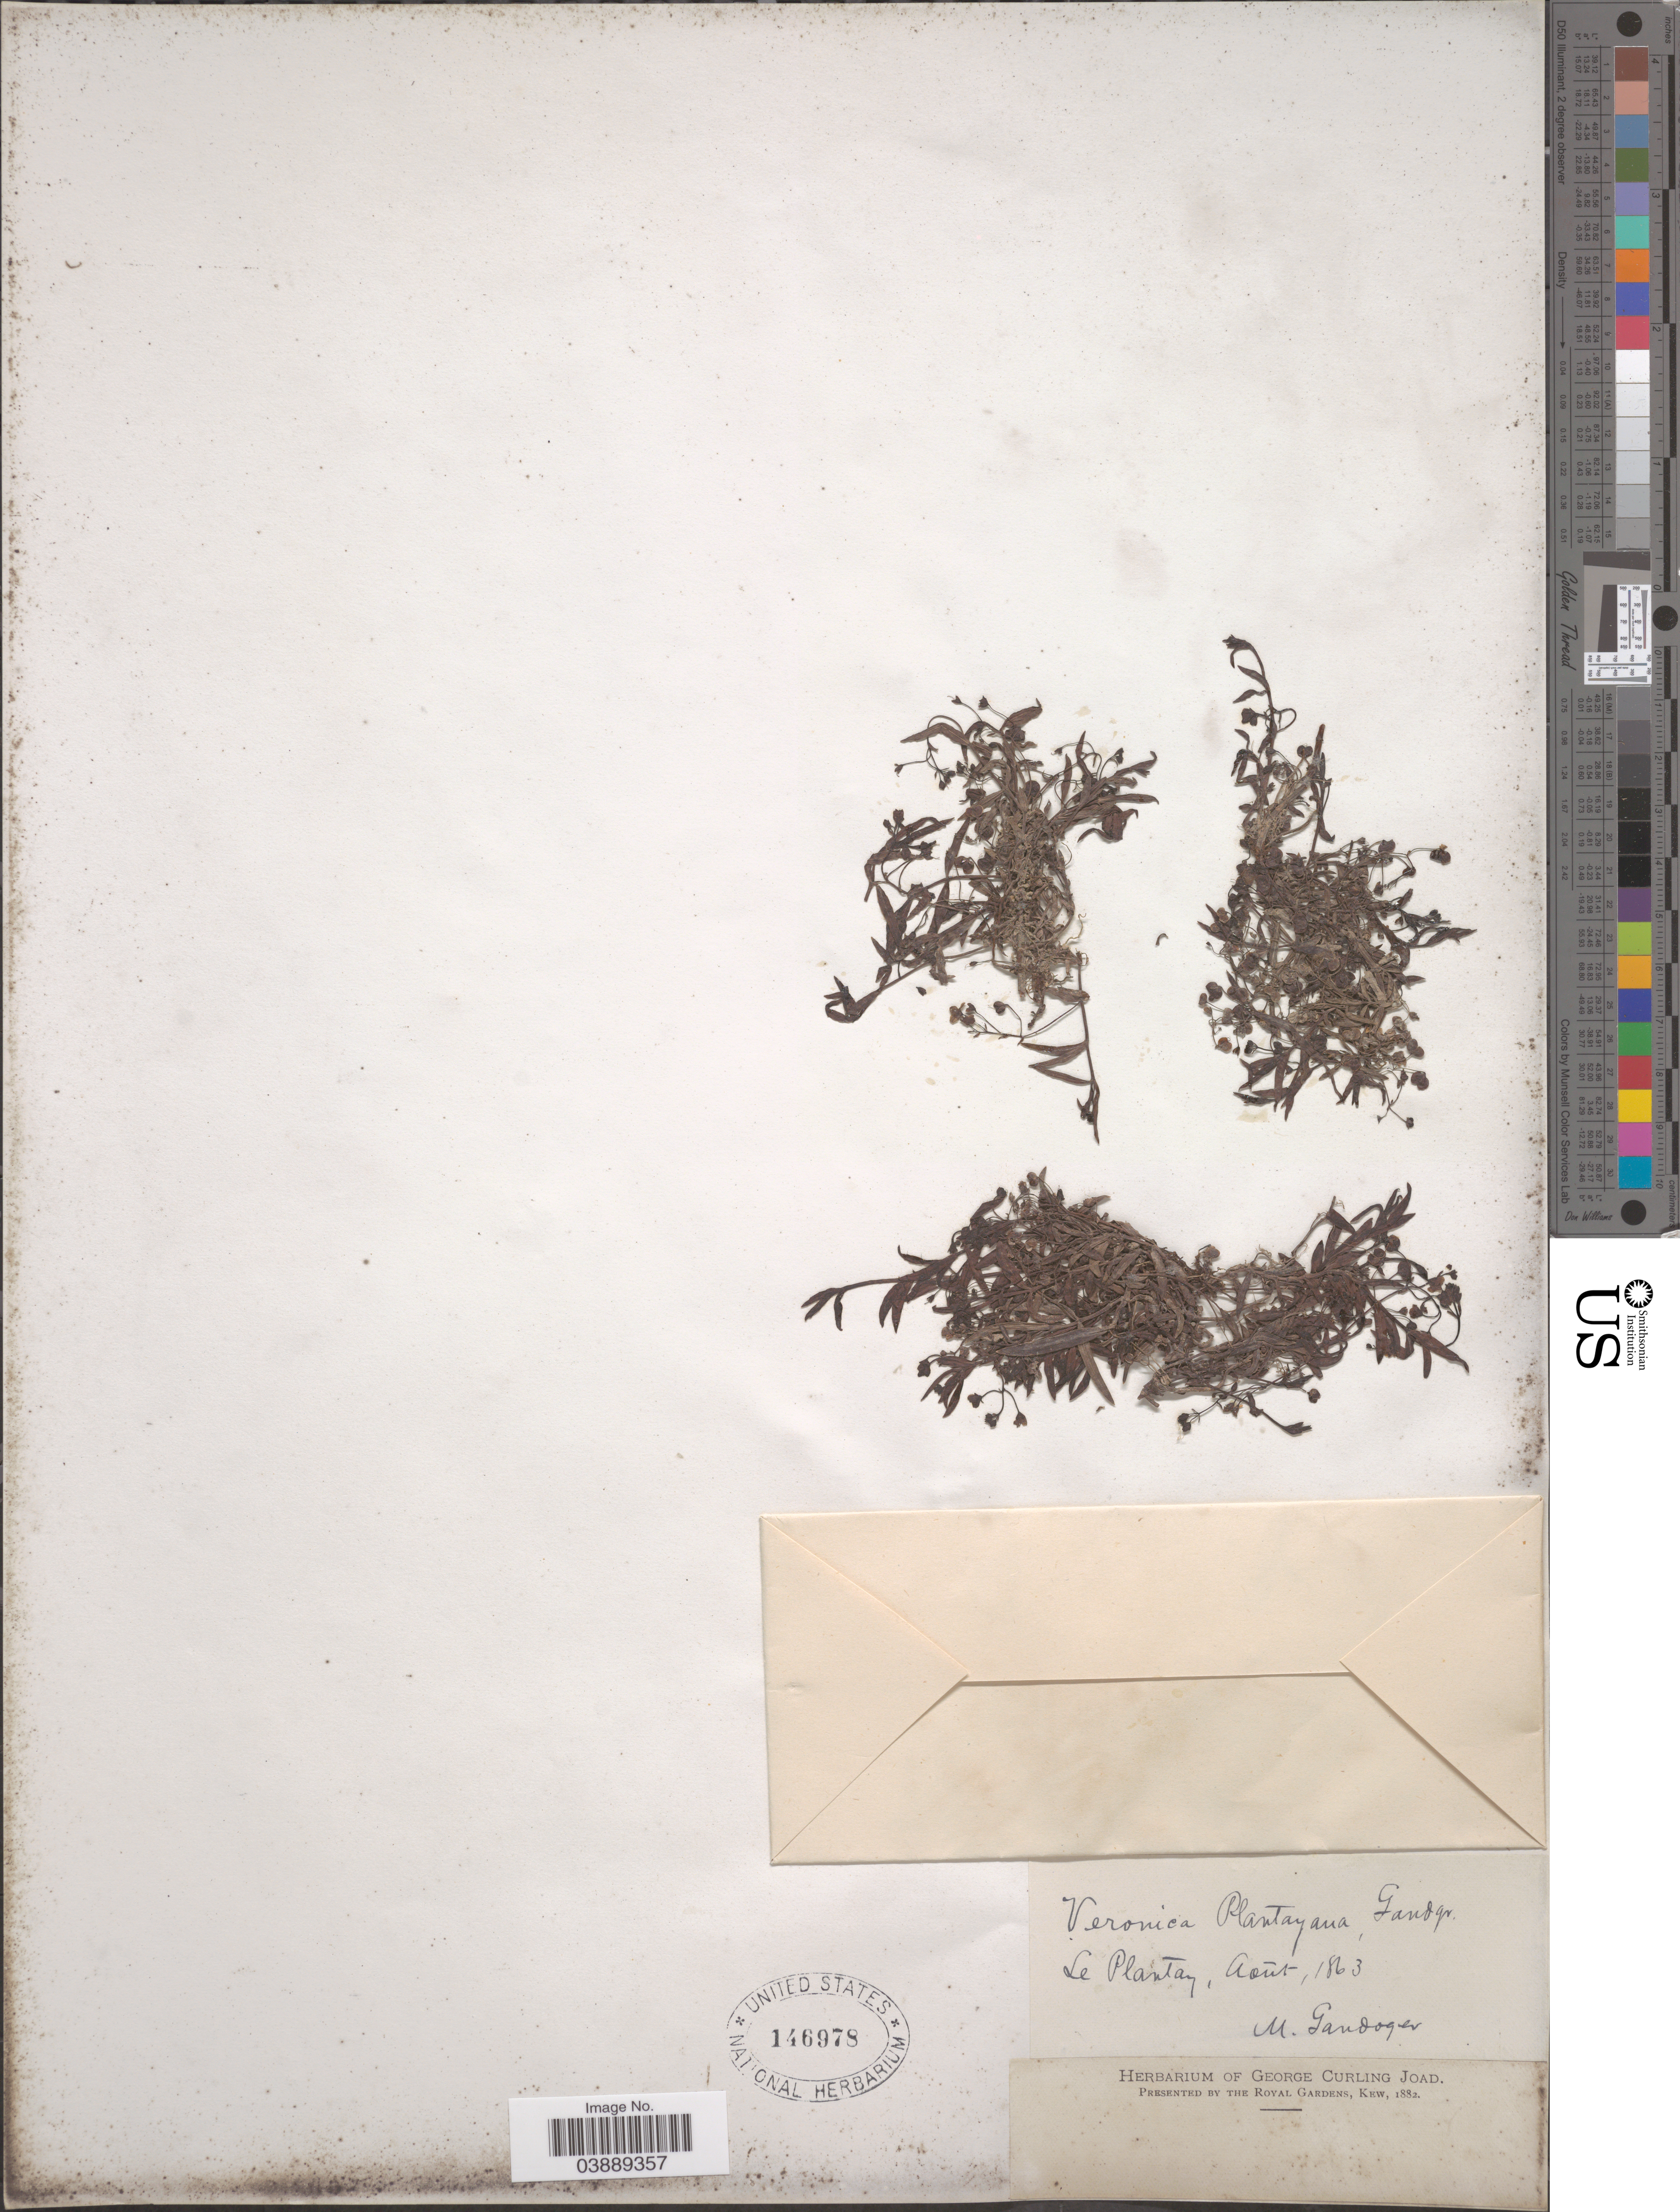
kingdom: Plantae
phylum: Tracheophyta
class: Magnoliopsida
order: Lamiales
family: Plantaginaceae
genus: Veronica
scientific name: Veronica plantayana Gand. sp. nov. ined.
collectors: M. Gandoger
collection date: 1863-08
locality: Le Plantay.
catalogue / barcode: US 146978